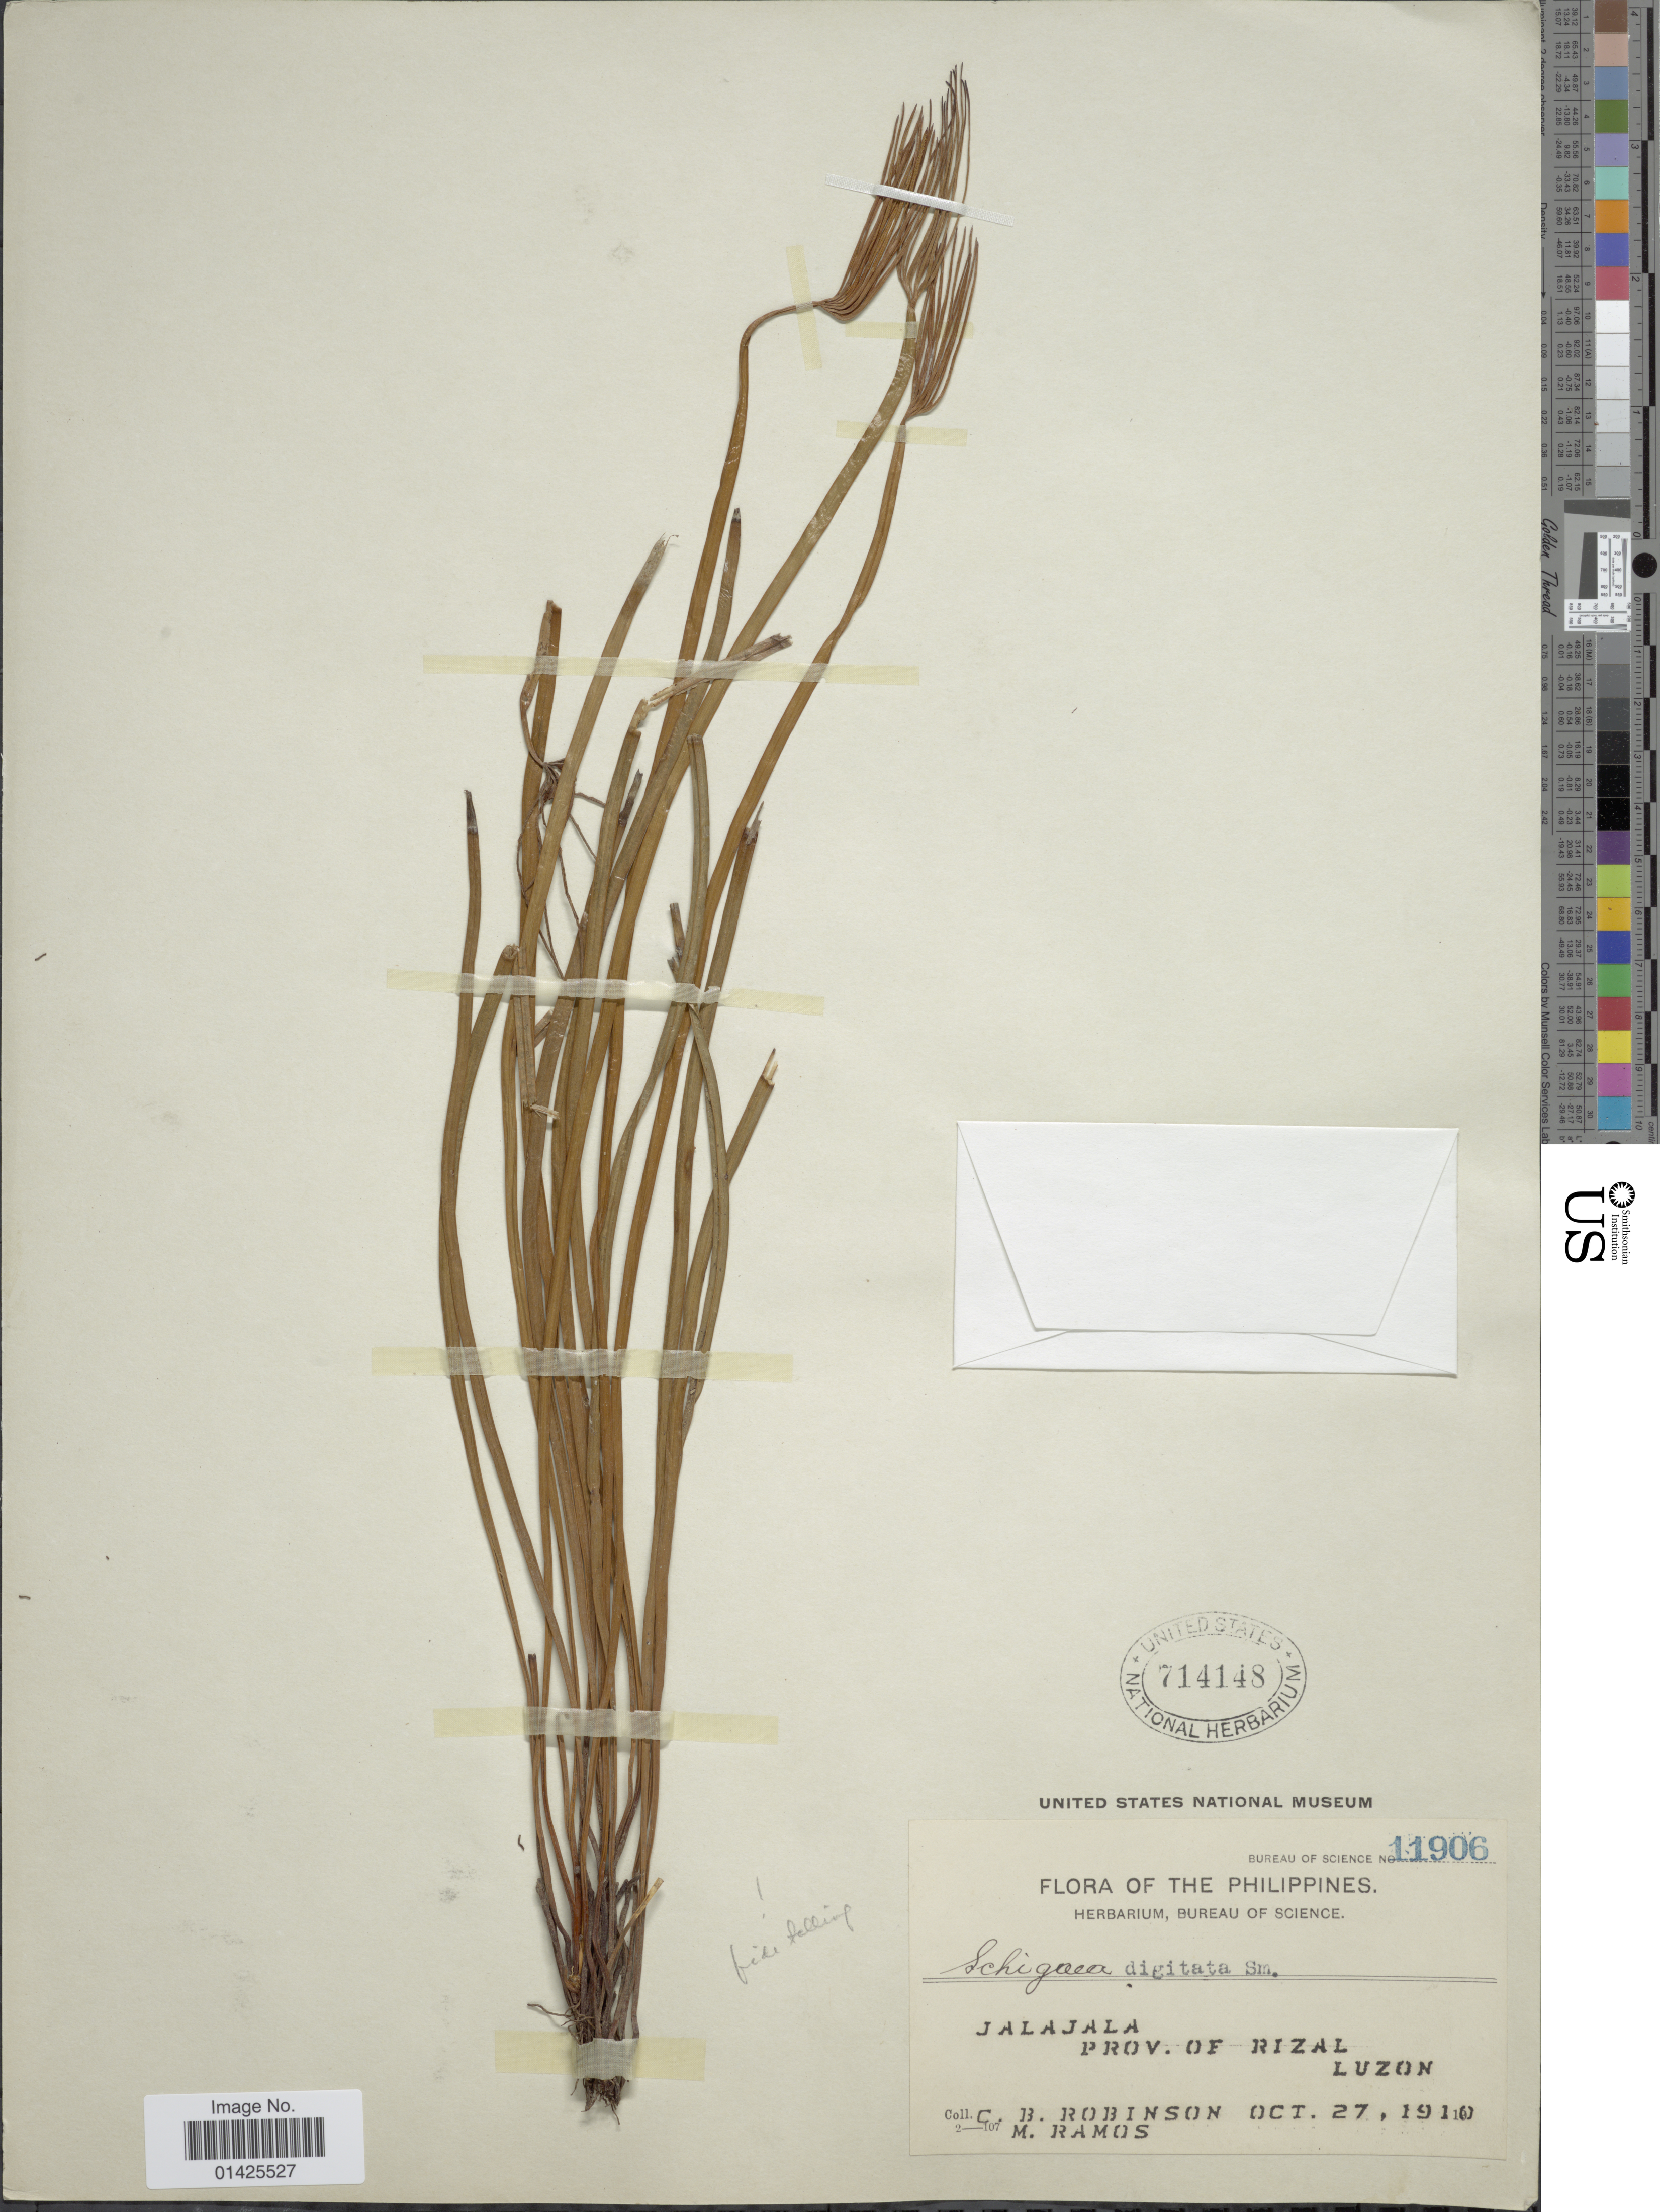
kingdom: Plantae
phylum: Tracheophyta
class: Polypodiopsida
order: Schizaeales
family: Schizaeaceae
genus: Actinostachys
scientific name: Actinostachys digitata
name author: (L.) Wall.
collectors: C. Robinson & M. Ramos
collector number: Bureau of science 11906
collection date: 1910-10-27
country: Philippines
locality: Luzon, Jalajala Prov. of Rizal.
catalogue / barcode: US 714148